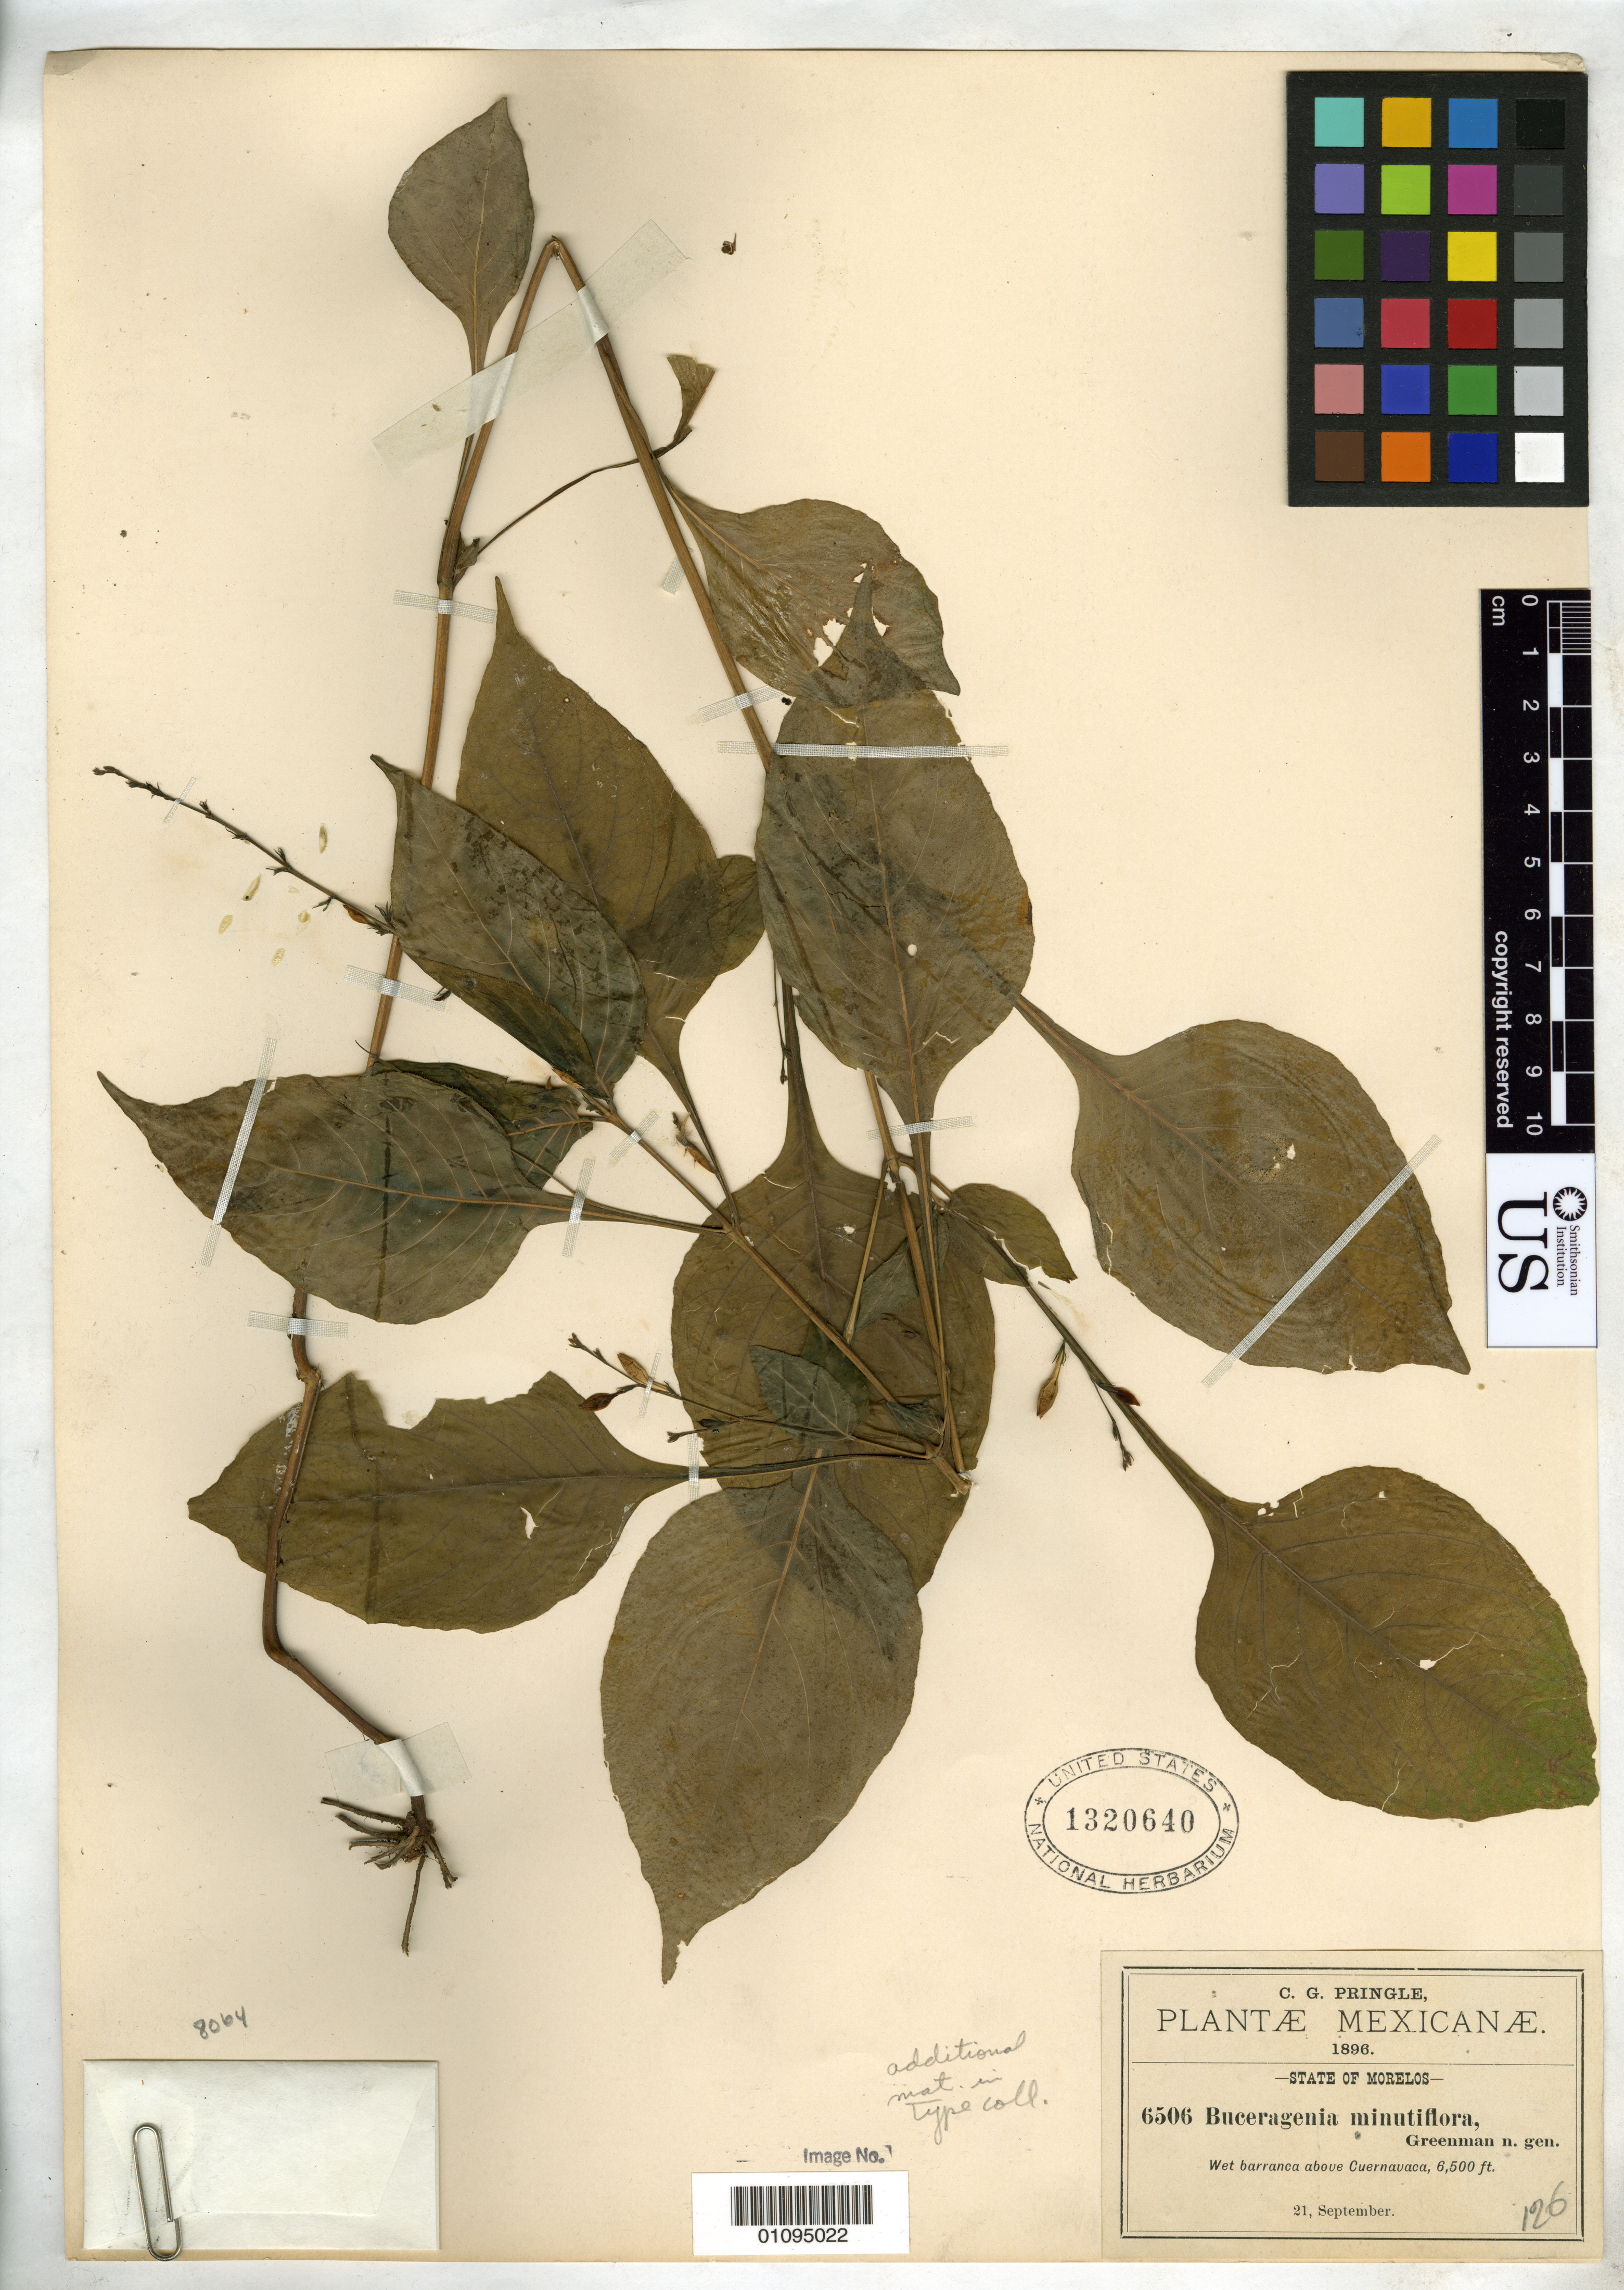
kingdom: Plantae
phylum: Tracheophyta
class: Magnoliopsida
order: Lamiales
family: Acanthaceae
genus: Buceragenia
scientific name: Buceragenia minutiflora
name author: Greenm.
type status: Isotype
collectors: C. G. Pringle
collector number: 6506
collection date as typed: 21 Sep 1896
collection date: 1896-09-21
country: Mexico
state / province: Morelos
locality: Cuernavaca.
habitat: Wet barranca above Cuernavaca.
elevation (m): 1981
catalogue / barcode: US 1320640